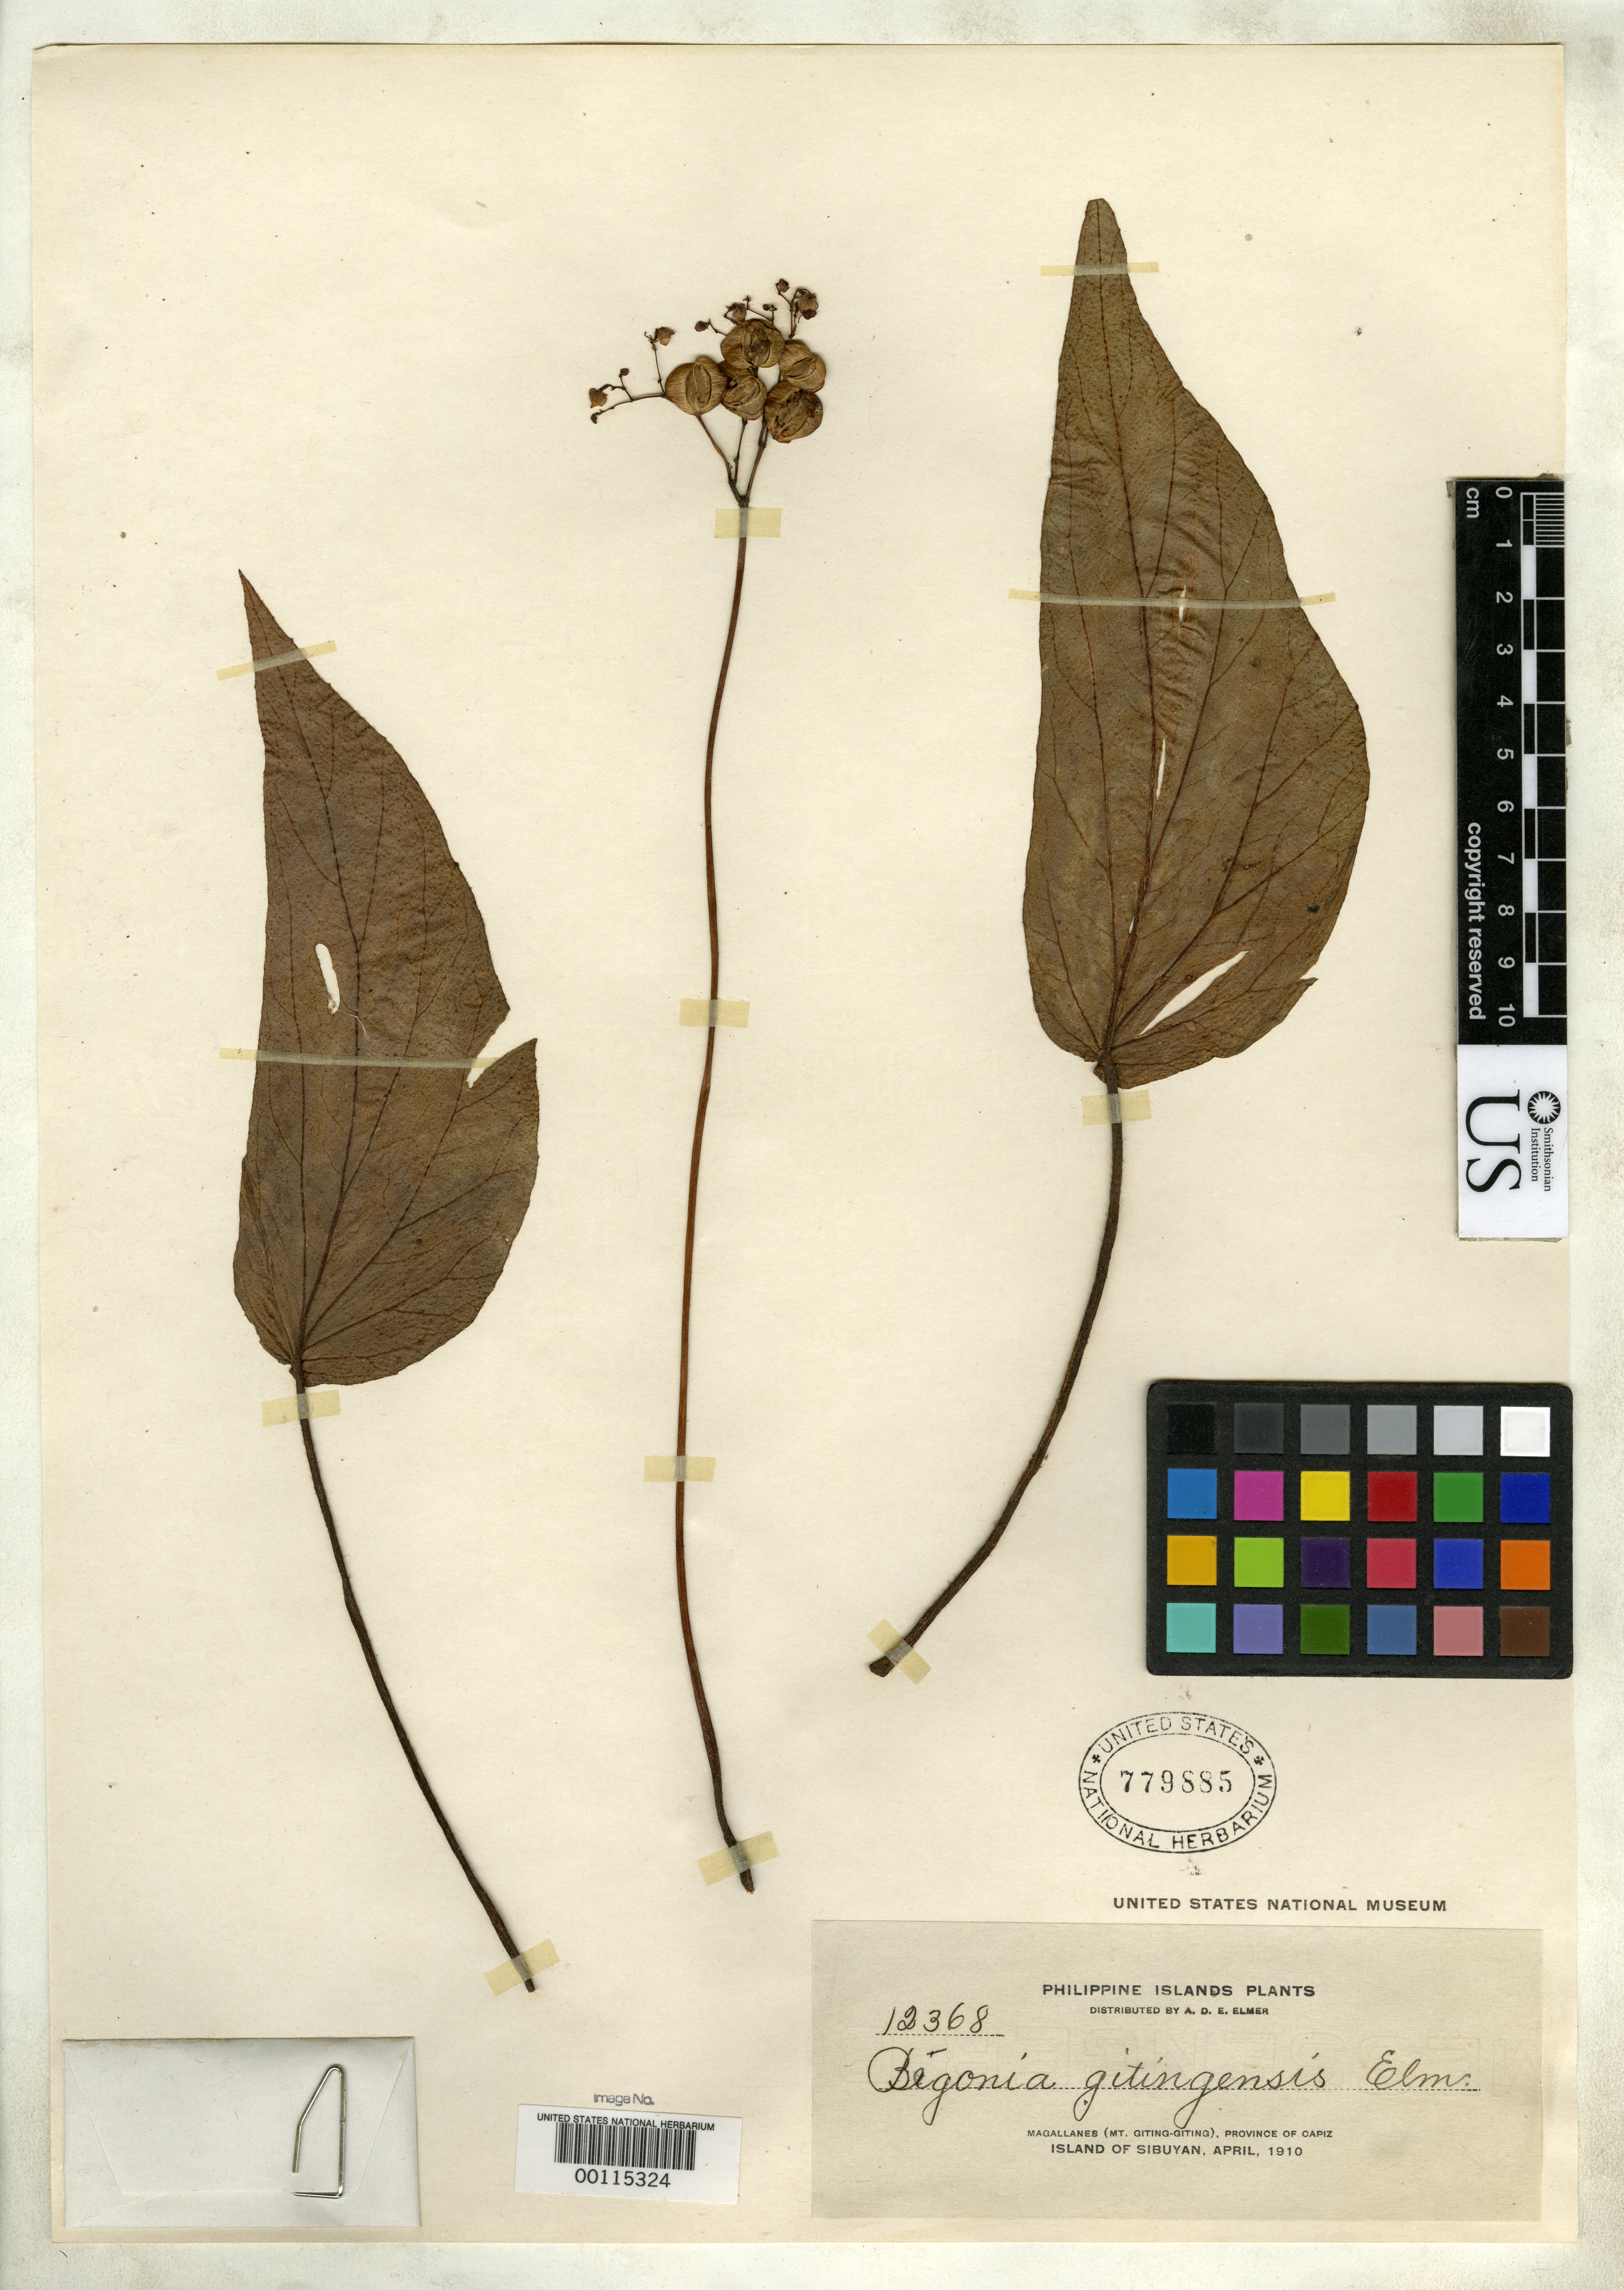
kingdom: Plantae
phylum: Tracheophyta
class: Magnoliopsida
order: Cucurbitales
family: Begoniaceae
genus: Begonia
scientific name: Begonia gitingensis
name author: Elmer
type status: Isotype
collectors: A. D. E. Elmer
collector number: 12368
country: Philippines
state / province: Mimaropa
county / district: Romblon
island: Sibuyan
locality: Magallanes, Mt. Giting-Giting.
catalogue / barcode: US 779885